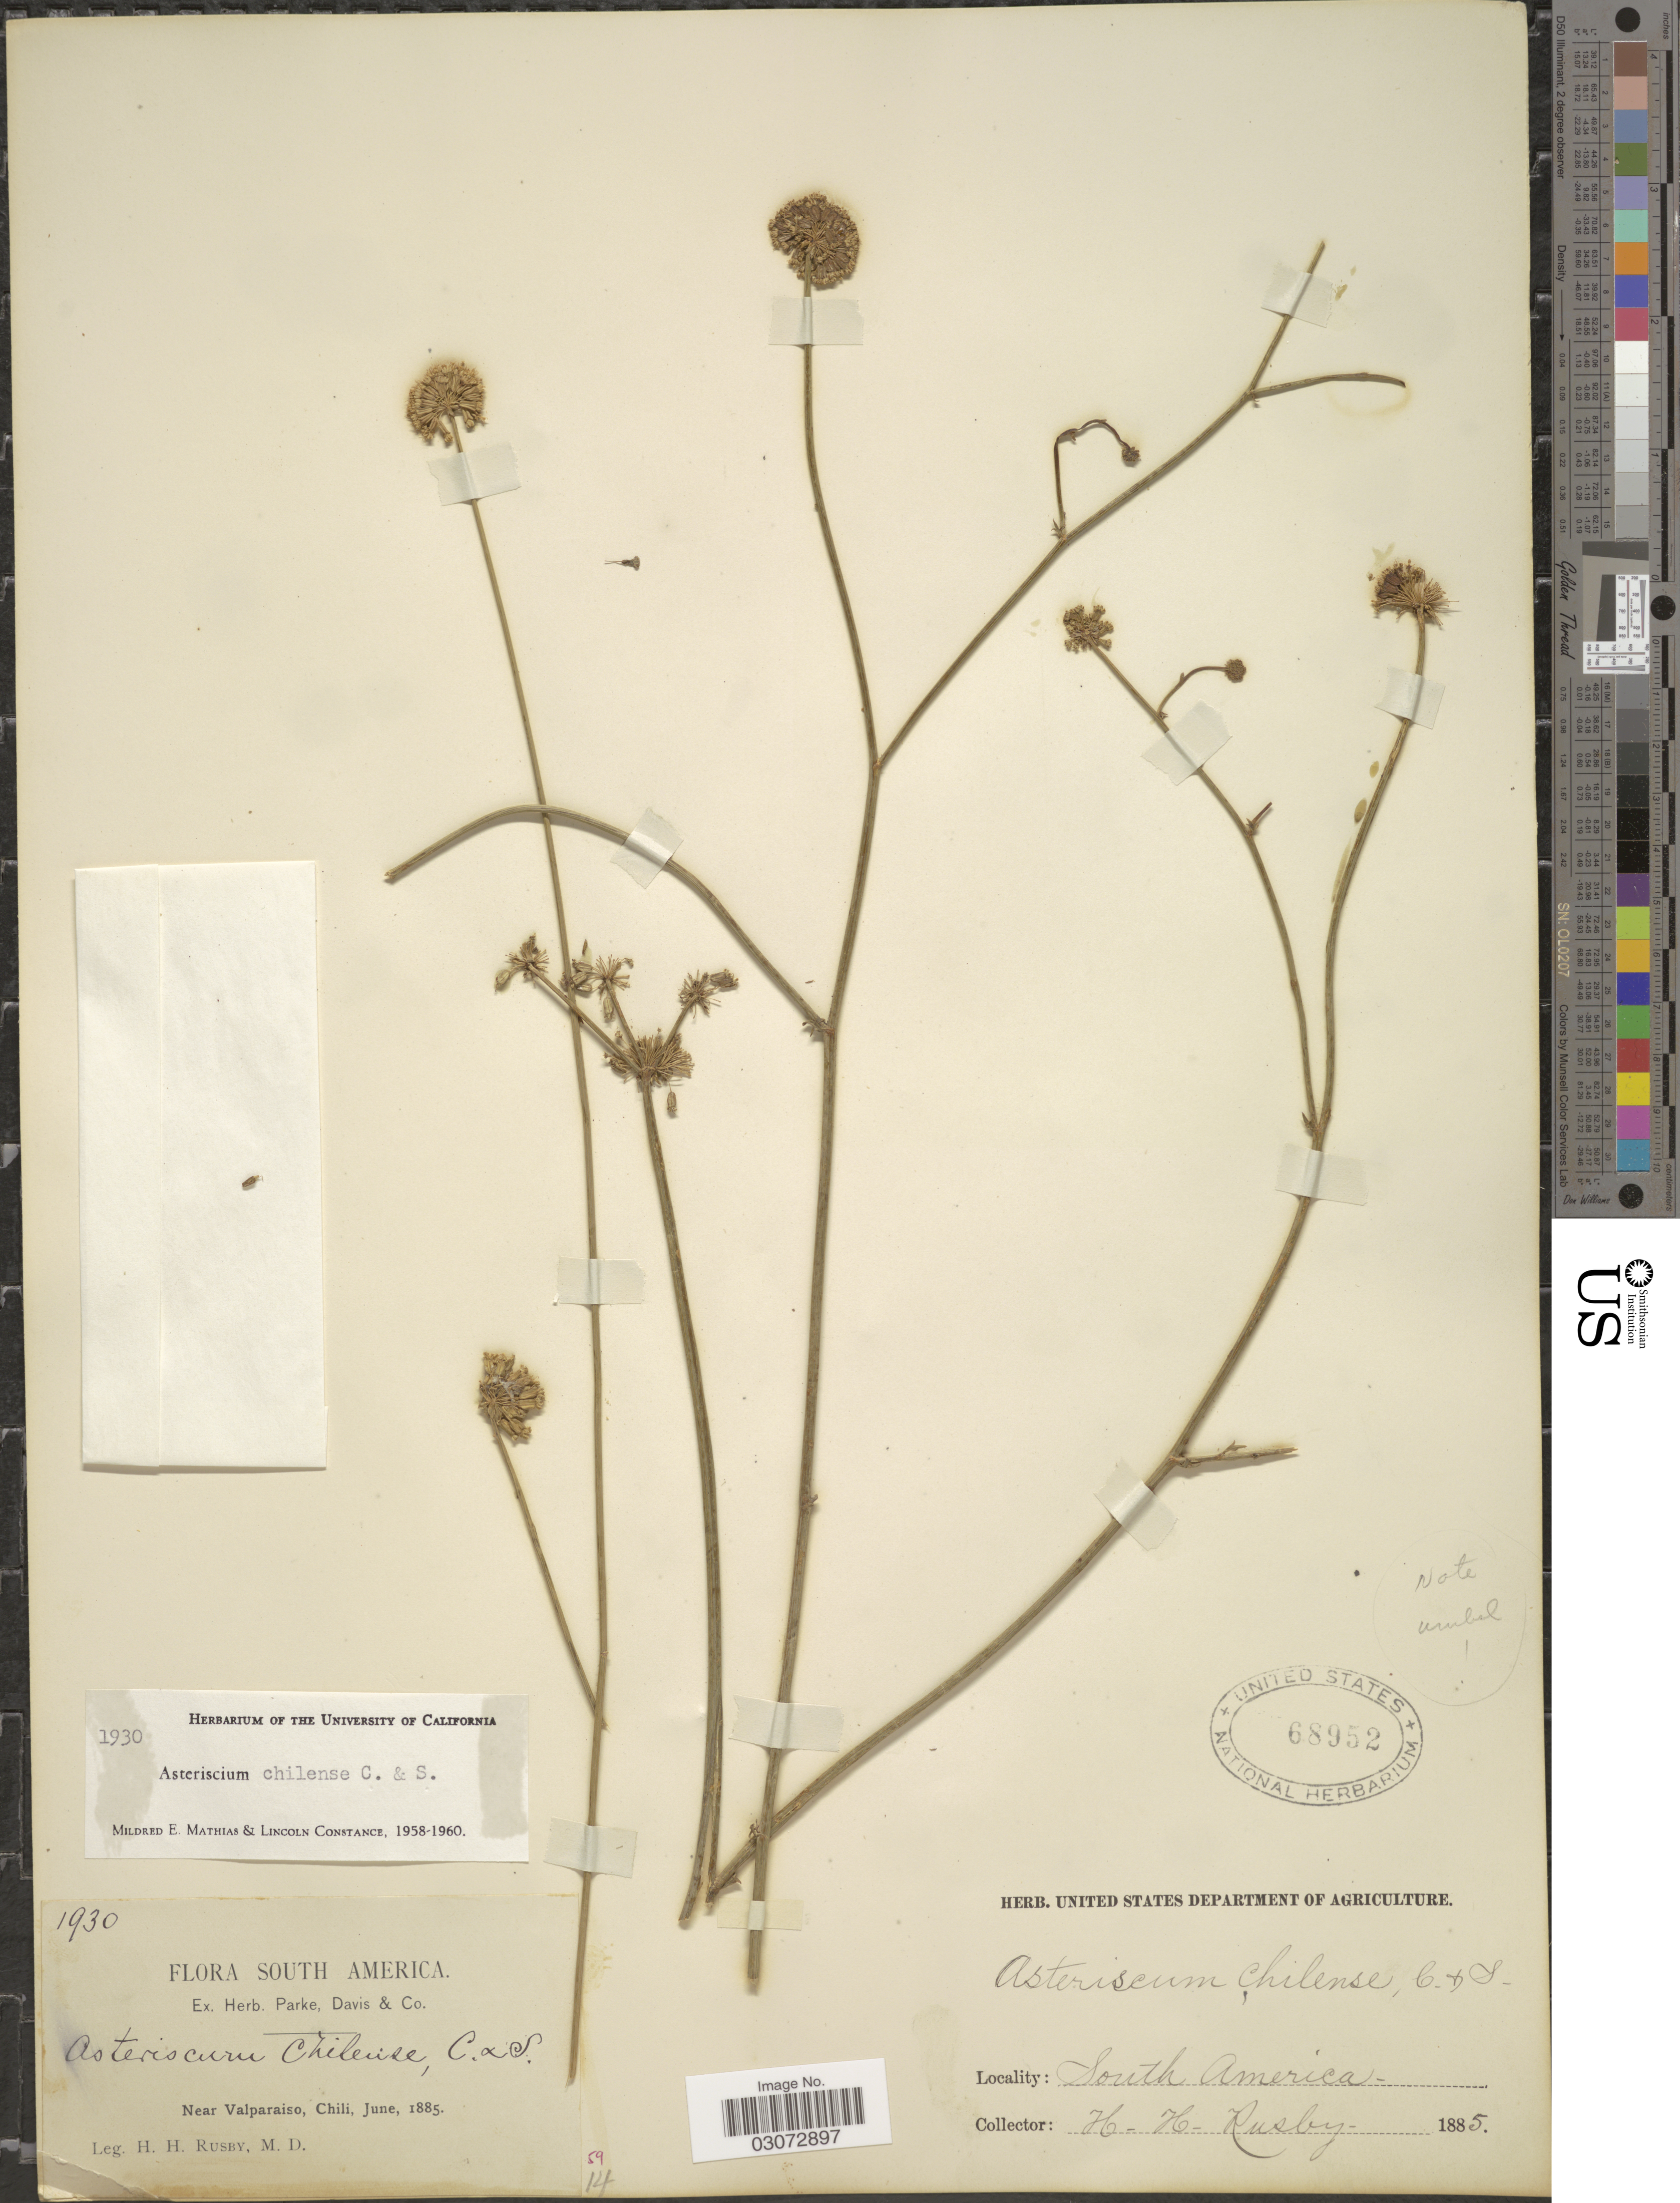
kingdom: Plantae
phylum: Tracheophyta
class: Magnoliopsida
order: Apiales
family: Apiaceae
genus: Asteriscium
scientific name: Asteriscium chilense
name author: Cham. & Schltdl.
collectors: H. H. Rusby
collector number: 1930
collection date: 1885-06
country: Chile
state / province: Valparaíso (V)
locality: Near Valparaiso.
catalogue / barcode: US 68952